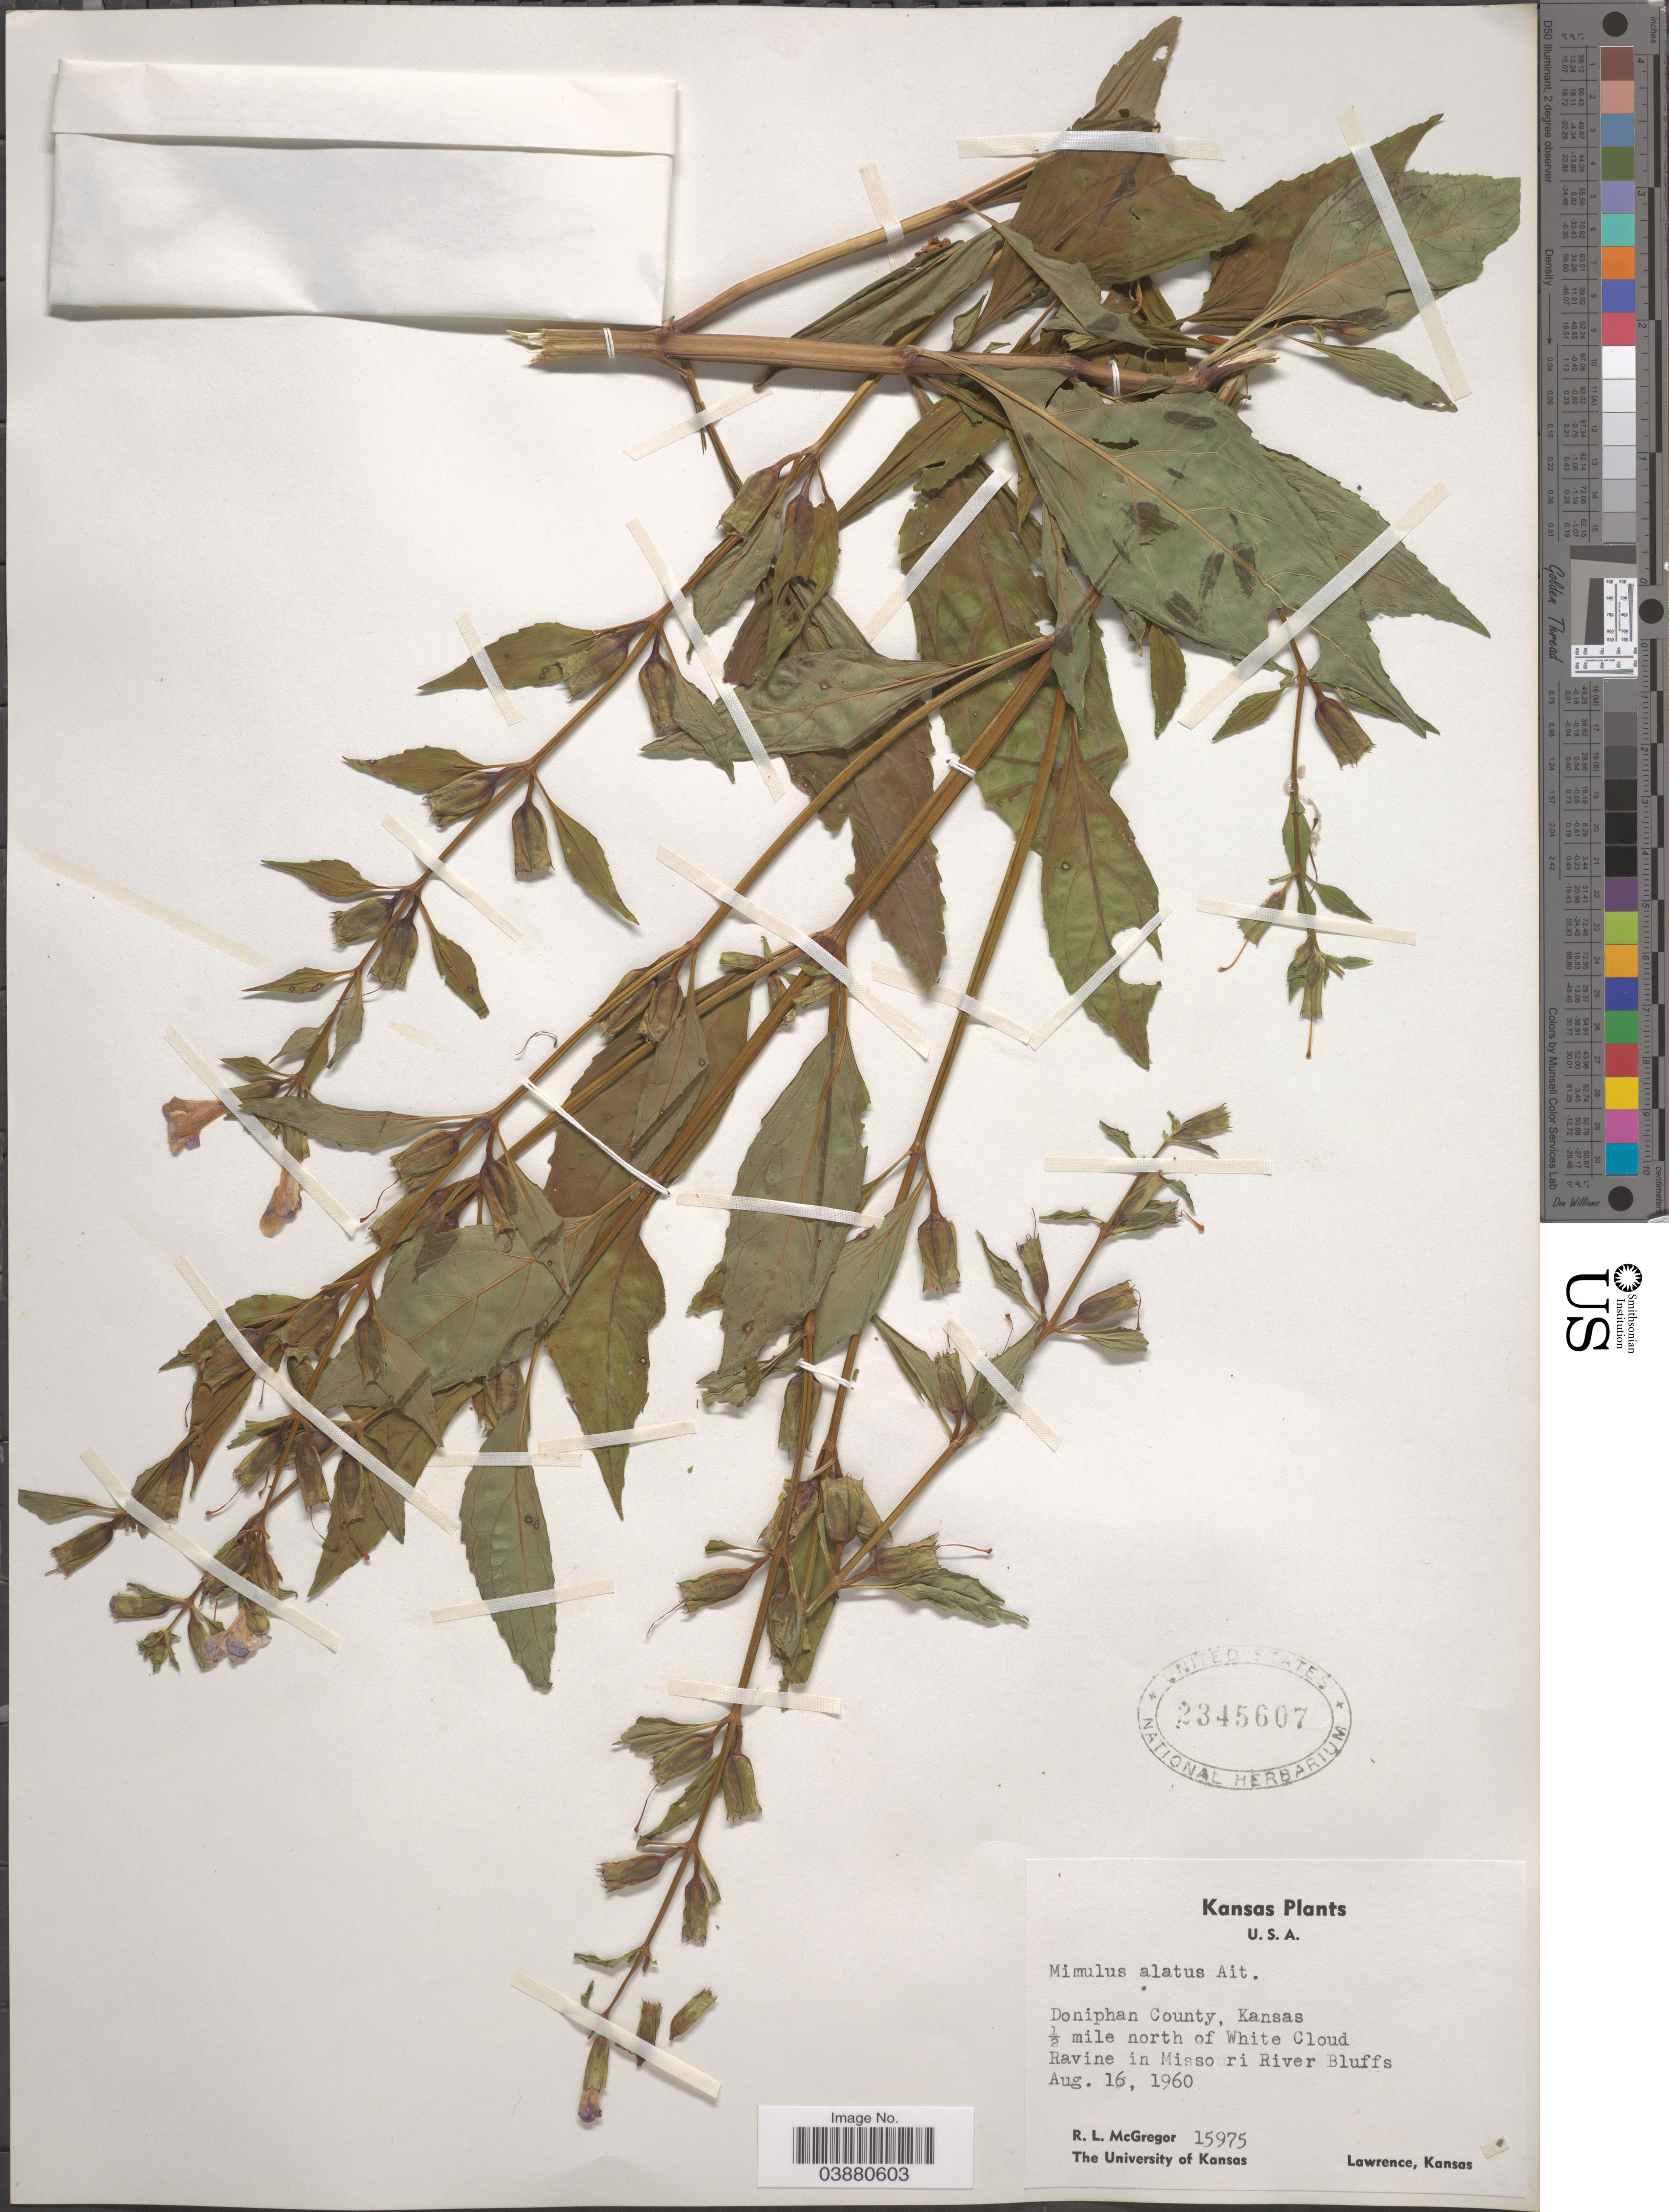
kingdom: Plantae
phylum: Tracheophyta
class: Magnoliopsida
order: Lamiales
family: Phrymaceae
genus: Mimulus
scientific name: Mimulus alatus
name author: Aiton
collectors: R. McGregor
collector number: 15975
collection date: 1960-08-16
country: United States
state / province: Kansas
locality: Doniphan County. ½ mile north of White Cloud Ravine in Missouri River Bluffs.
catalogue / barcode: US 2345607